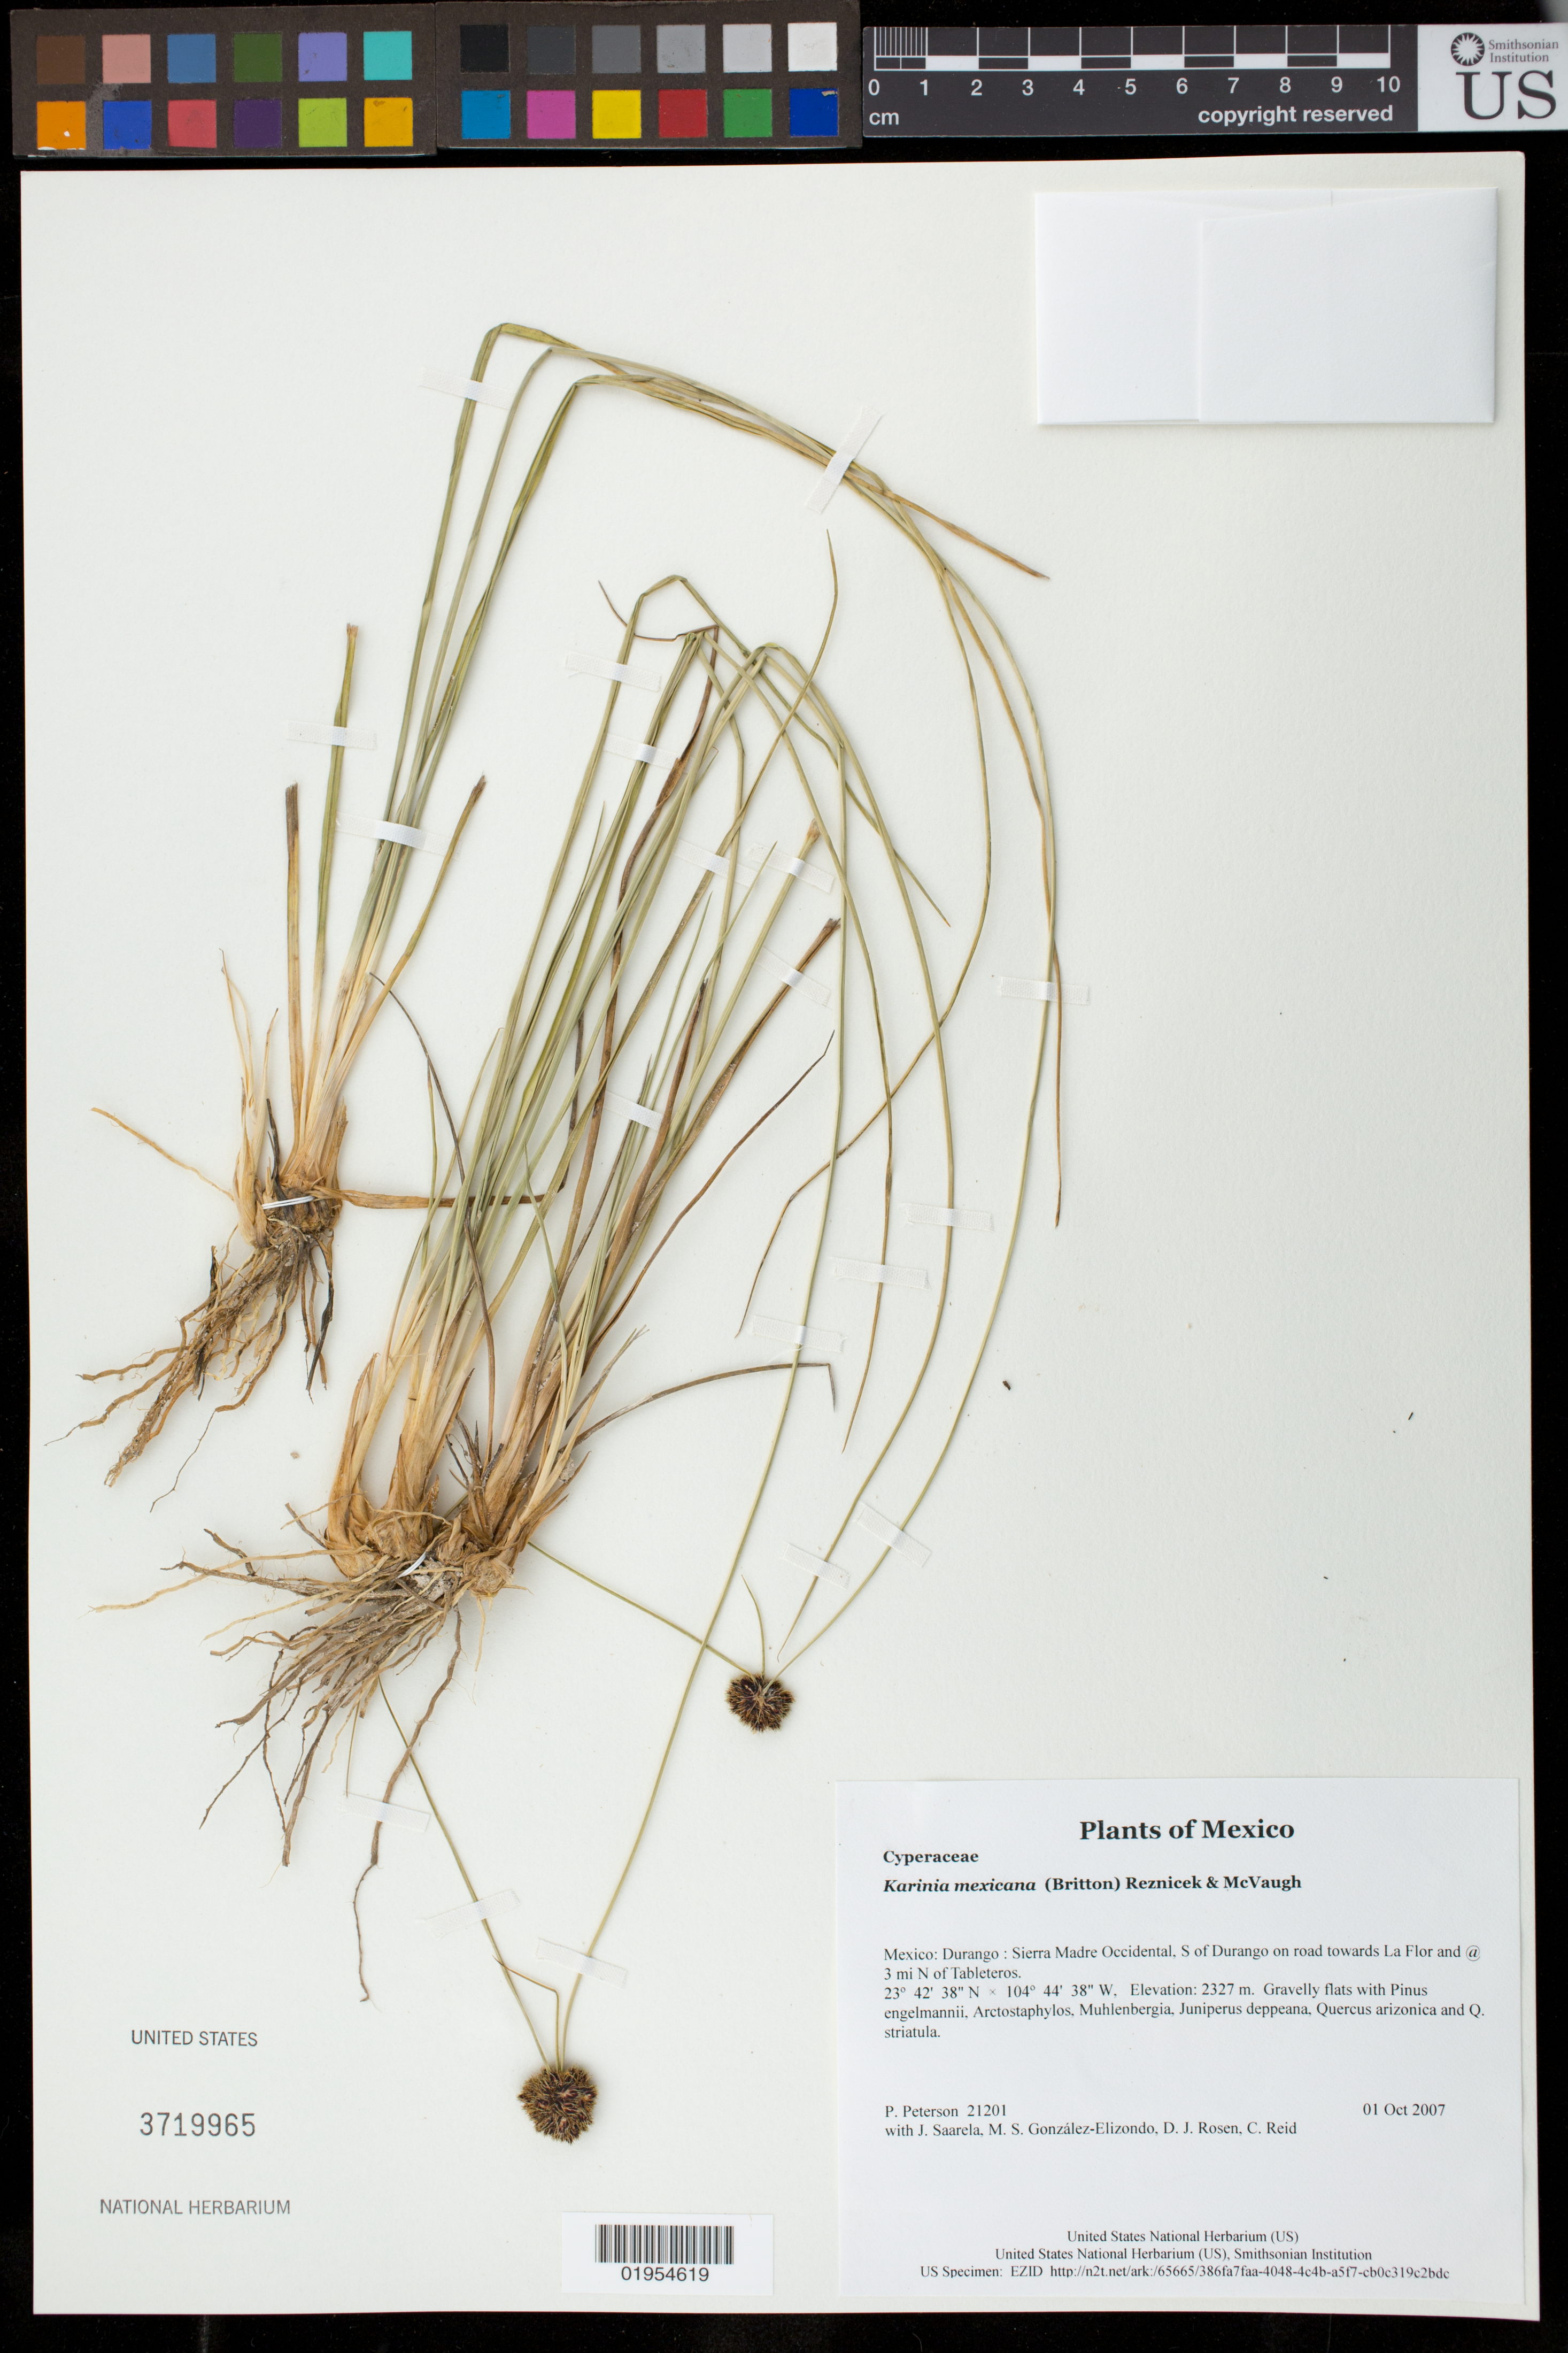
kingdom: Plantae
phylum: Tracheophyta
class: Liliopsida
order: Poales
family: Cyperaceae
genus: Scirpoides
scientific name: Scirpoides mexicana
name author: (C.B. Clarke ex Britton) Goetgh. ex C. S. Reid & J.R. Carter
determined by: Strong, Mark T., (BOT), Smithsonian Institution - National Museum of Natural History (UNITED STATES)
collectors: P. M. Peterson, J. Saarela, M. S. González-Elizondo, D. J. Rosen & C. Reid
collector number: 21201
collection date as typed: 01 Oct 2007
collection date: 2007-10-01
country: Mexico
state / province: Durango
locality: Sierra Madre Occidental, S of Durango on road towards La Flor and @ 3 mi N of Tableteros.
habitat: Gravelly flats with Pinus engelmannii, Arctostaphylos, Muhlenbergia, Juniperus deppeana, Quercus arizonica and Q. striatula.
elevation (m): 2327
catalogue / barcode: US 3719965